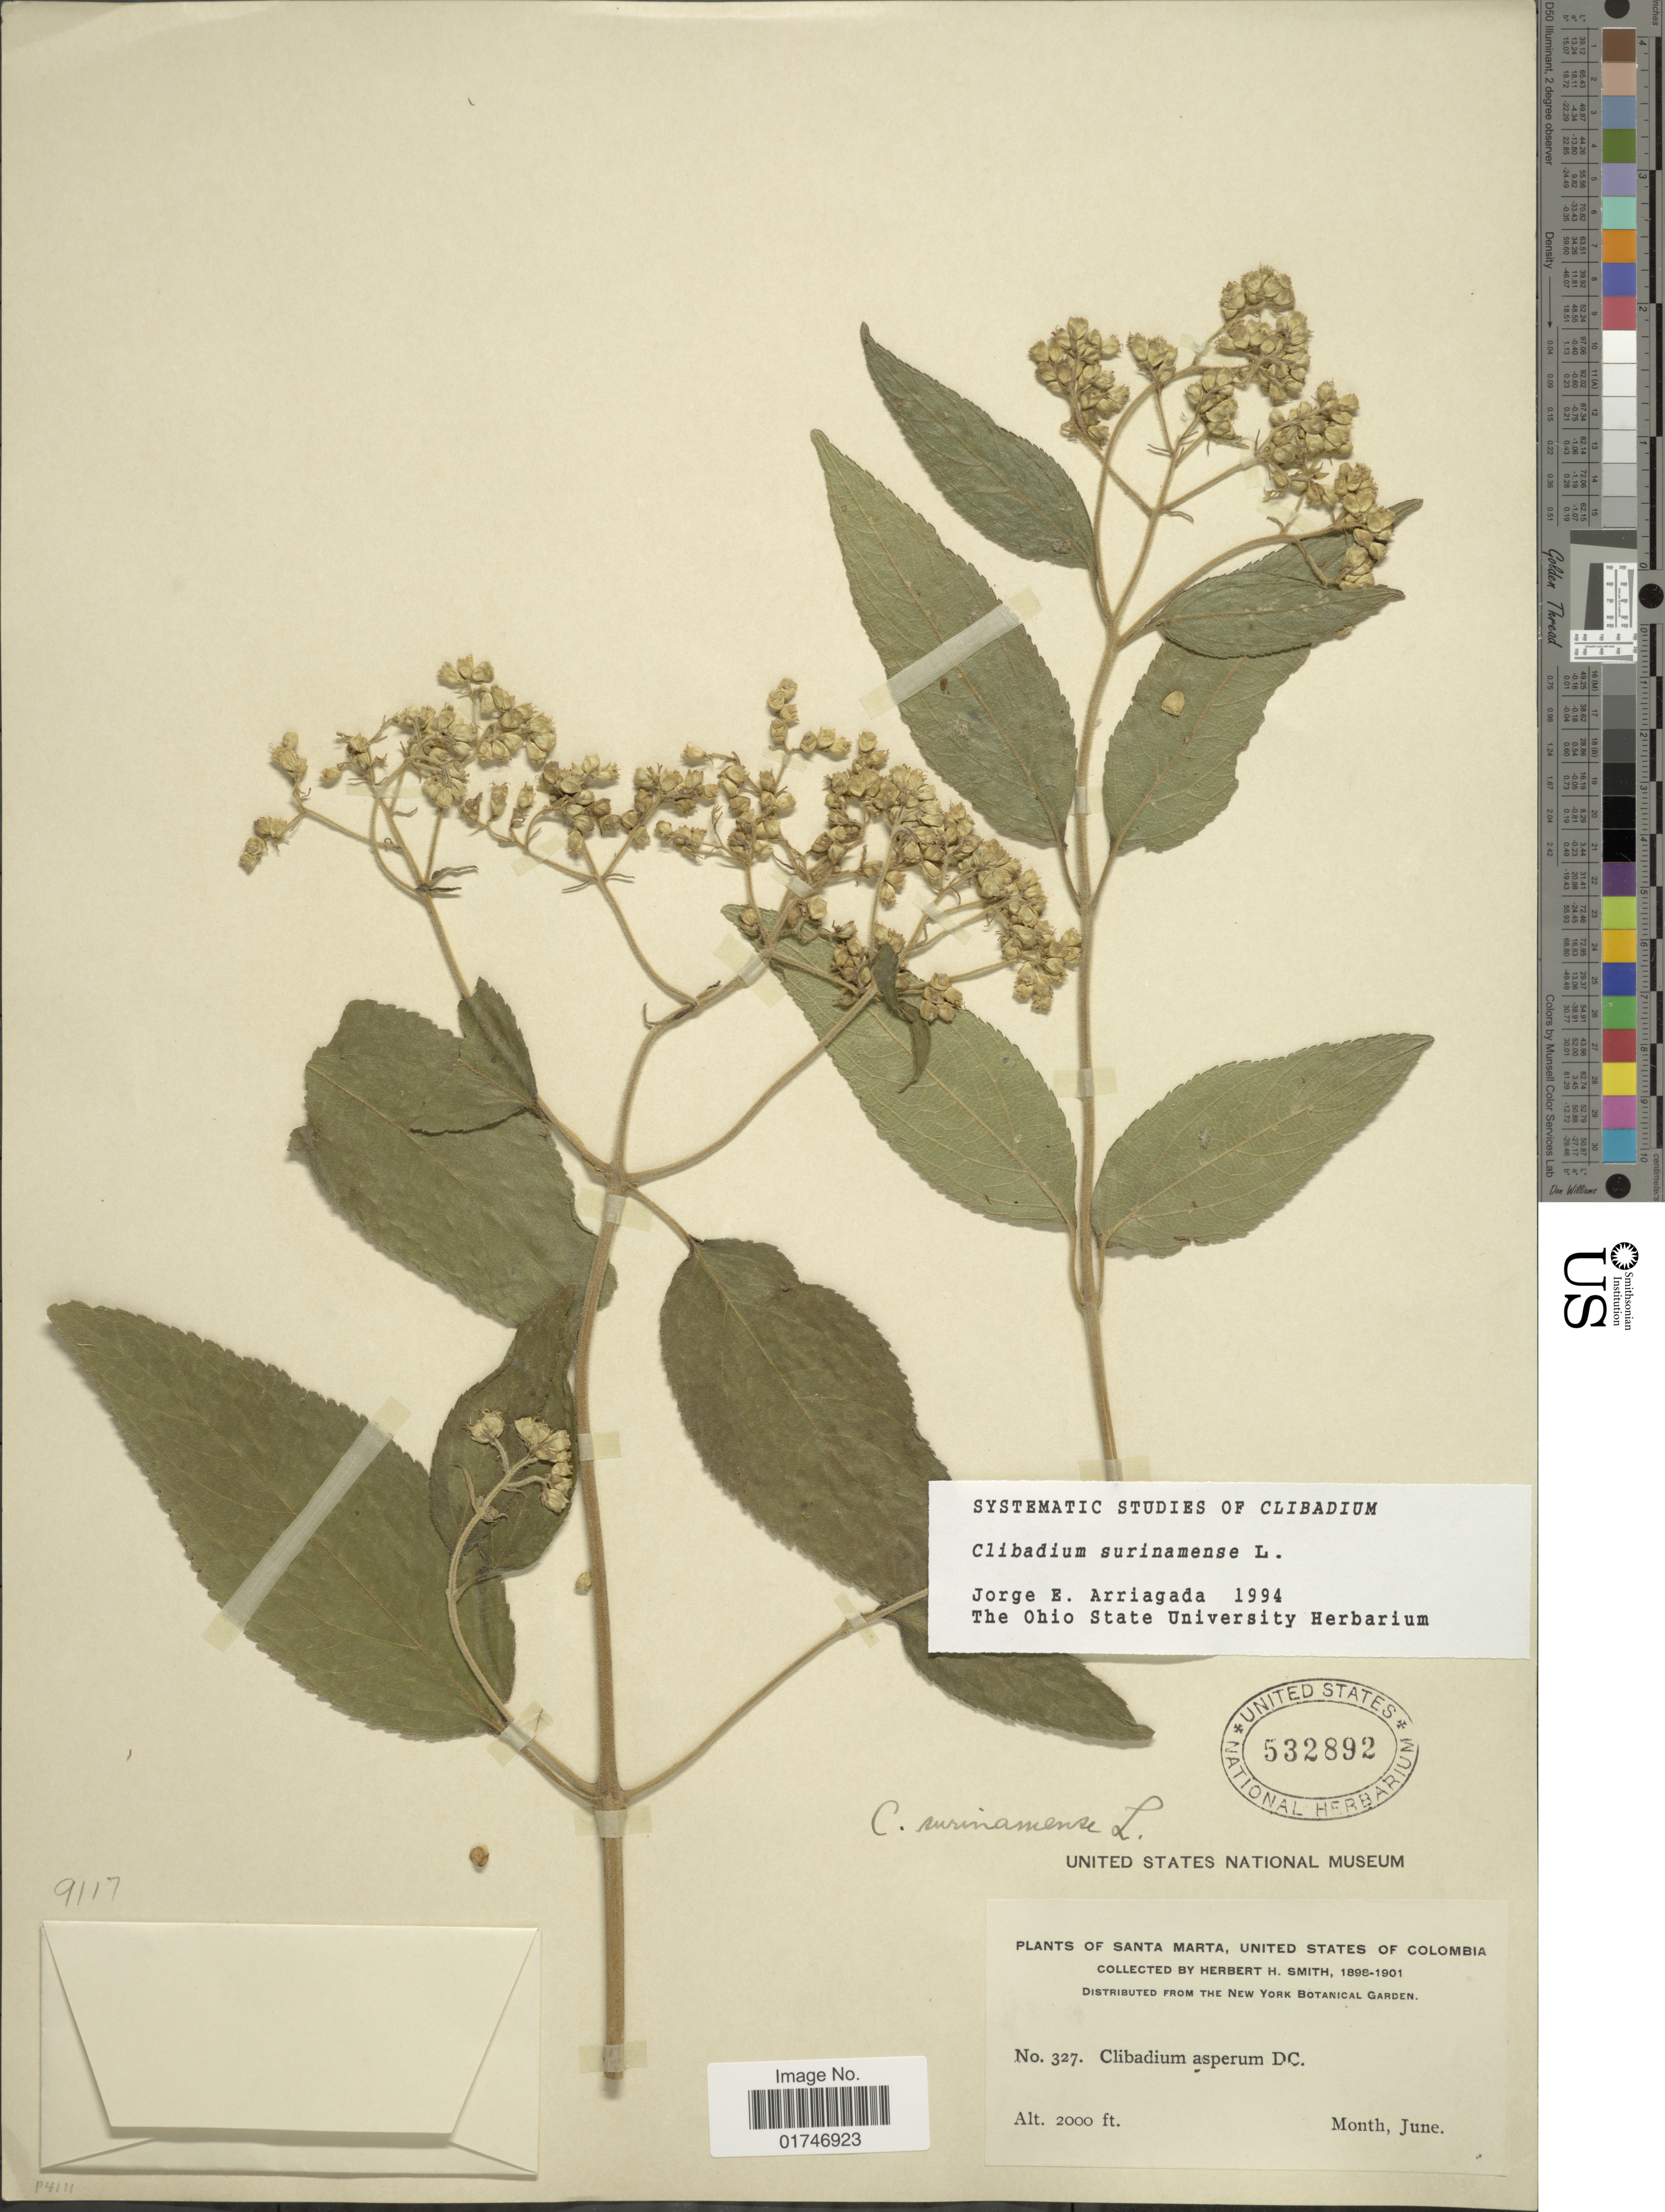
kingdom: Plantae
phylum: Tracheophyta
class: Magnoliopsida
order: Asterales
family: Asteraceae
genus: Clibadium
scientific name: Clibadium surinamense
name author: L.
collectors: Herbert H. Smith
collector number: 327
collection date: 1898-06/1901-06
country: Colombia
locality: Santa Marta.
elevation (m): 610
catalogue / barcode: US 532892